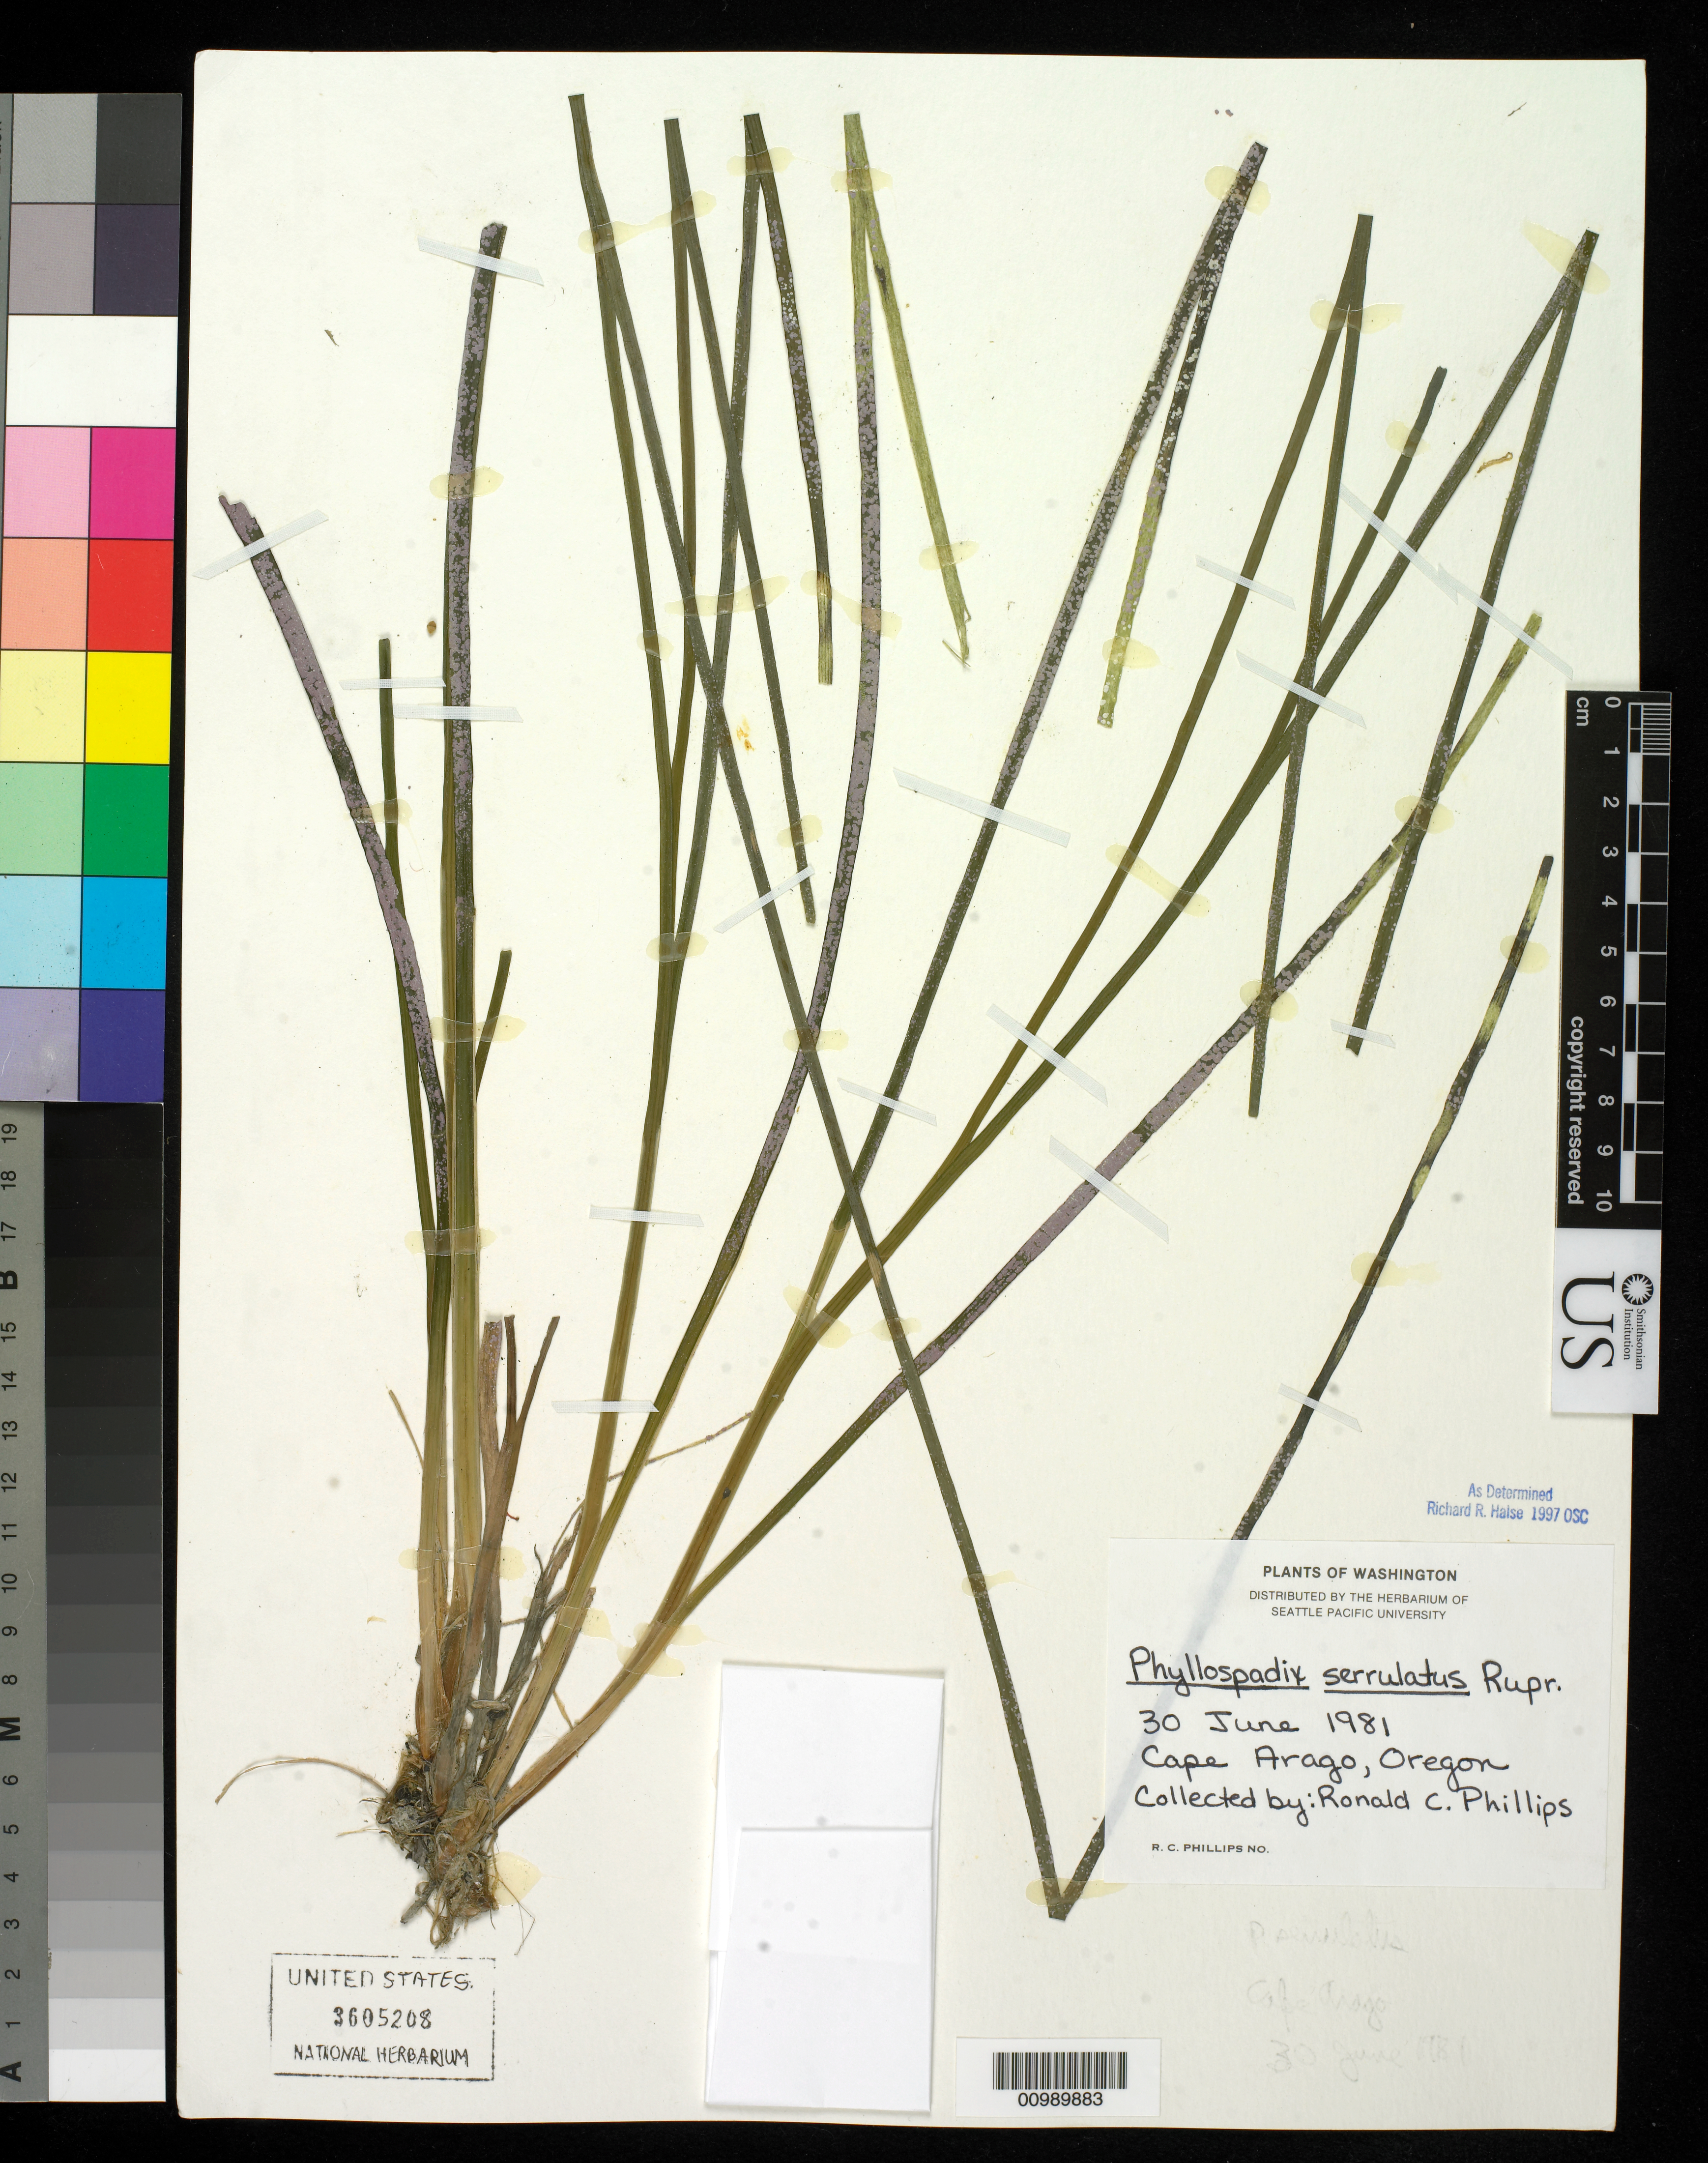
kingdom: Plantae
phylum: Tracheophyta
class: Liliopsida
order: Alismatales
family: Zosteraceae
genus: Phyllospadix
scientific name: Phyllospadix serrulatus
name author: Rupr.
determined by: Halse, R. R.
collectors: R. C. Phillips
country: United States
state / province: Oregon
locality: Cape Arago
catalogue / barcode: US 3605208